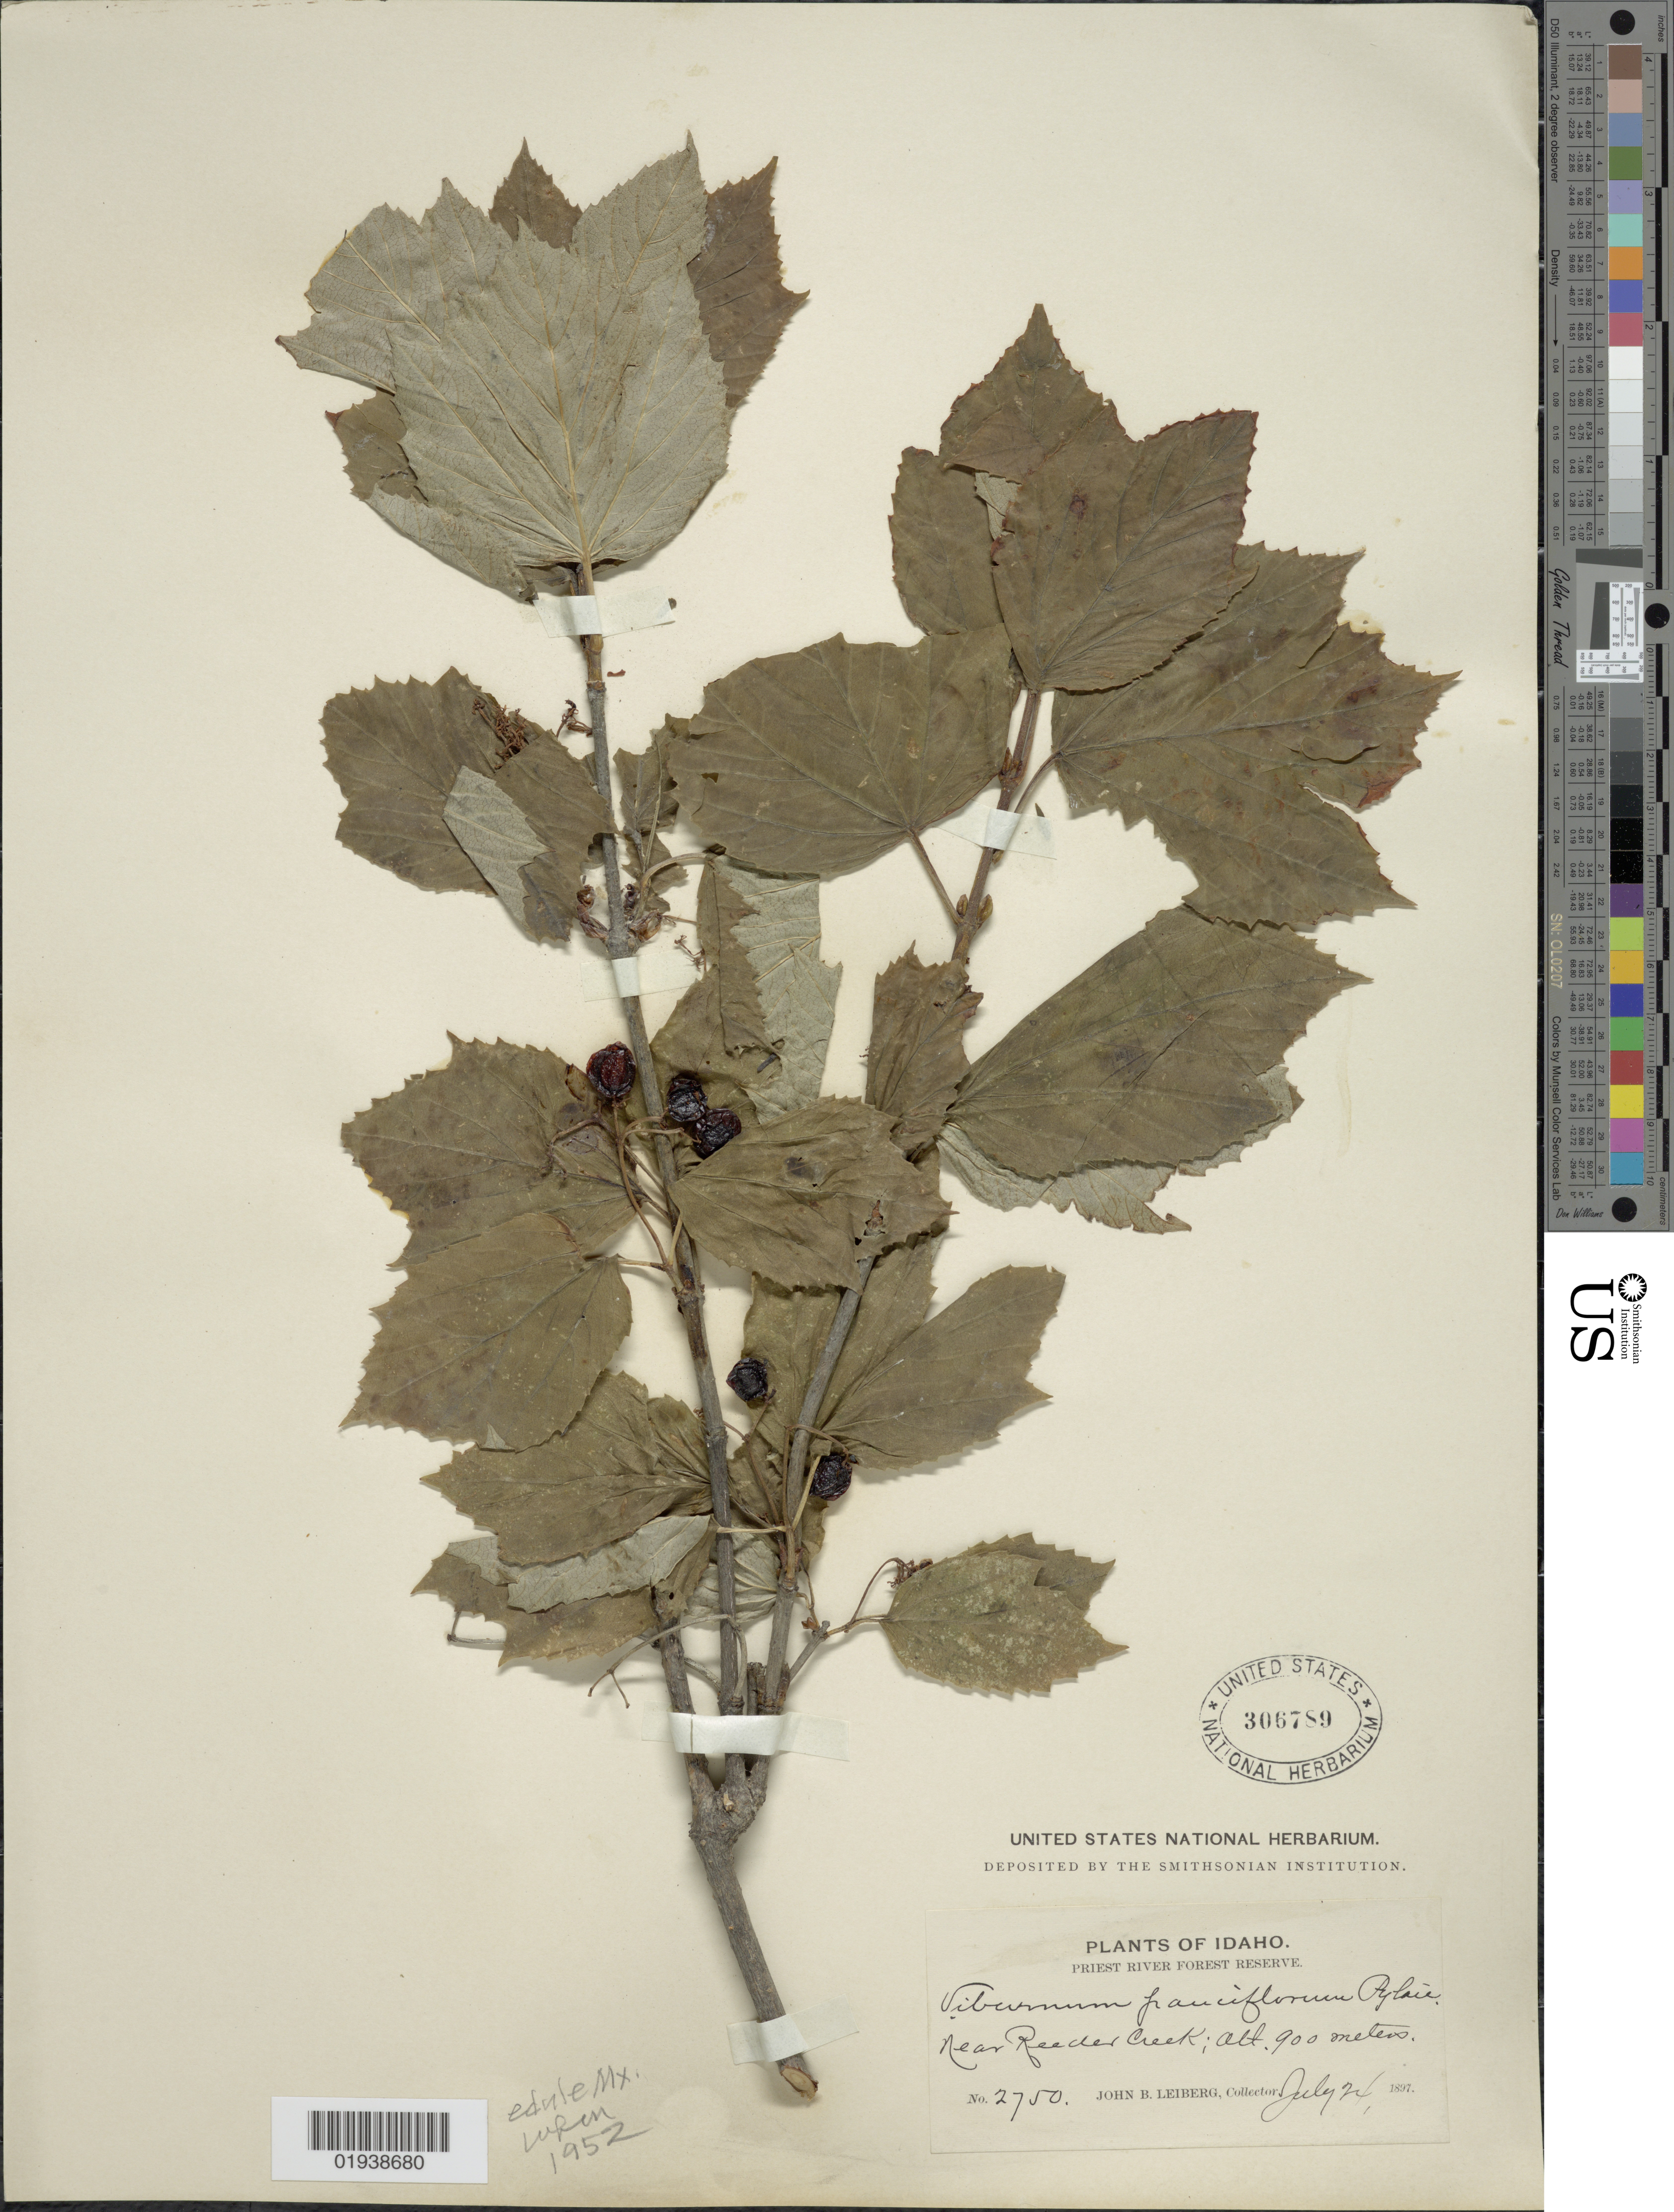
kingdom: Plantae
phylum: Tracheophyta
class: Magnoliopsida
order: Dipsacales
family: Viburnaceae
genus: Viburnum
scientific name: Viburnum edule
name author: (Michx.) Raf.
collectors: J. B. Leiberg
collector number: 2750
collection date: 1897-07-24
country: United States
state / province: Idaho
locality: Priest River Forest Reserve. Near Reeder Creek.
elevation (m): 900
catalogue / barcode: US 306789